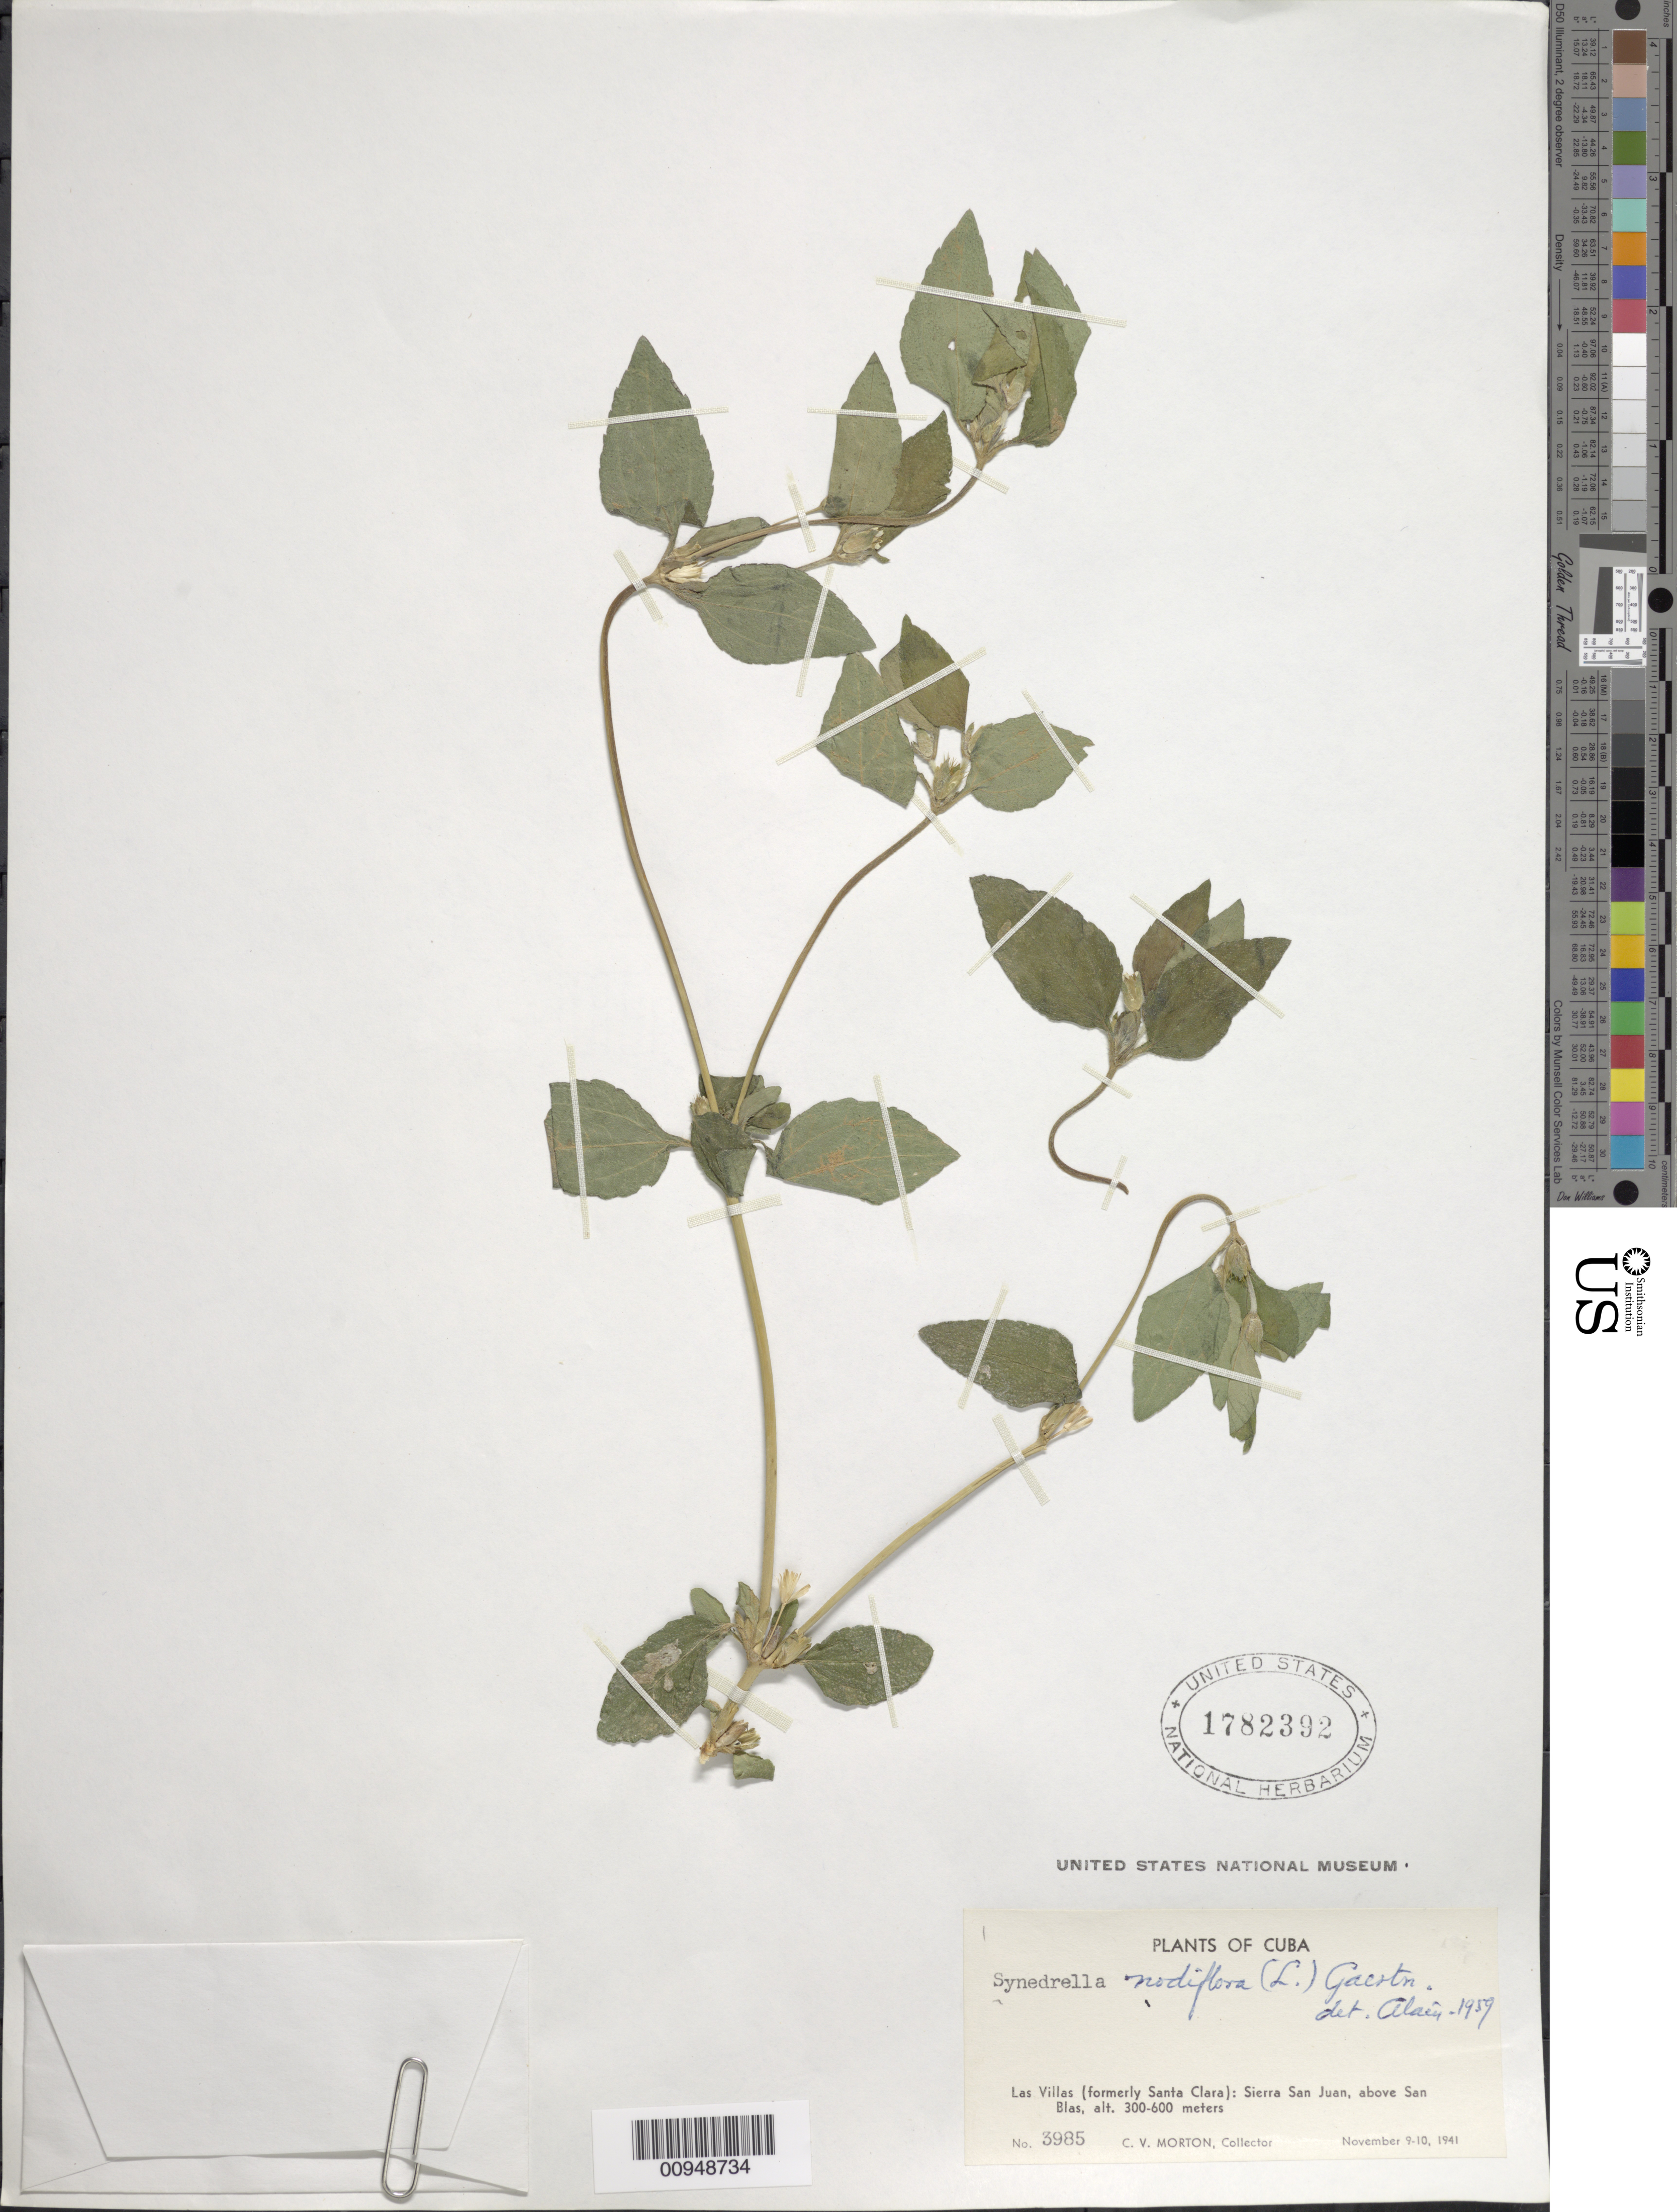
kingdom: Plantae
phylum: Tracheophyta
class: Magnoliopsida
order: Asterales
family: Asteraceae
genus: Synedrella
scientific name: Synedrella nodiflora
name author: (L.) Gaertn.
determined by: Liogier, Alain H.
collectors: C. V. Morton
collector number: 3985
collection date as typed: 09 Nov 1941 to 10 Nov 1941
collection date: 1941-11-09/1941-11-10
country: Cuba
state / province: Las Villas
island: Cuba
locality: Sierra San Juan, above San Blas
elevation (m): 300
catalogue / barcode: US 1782392